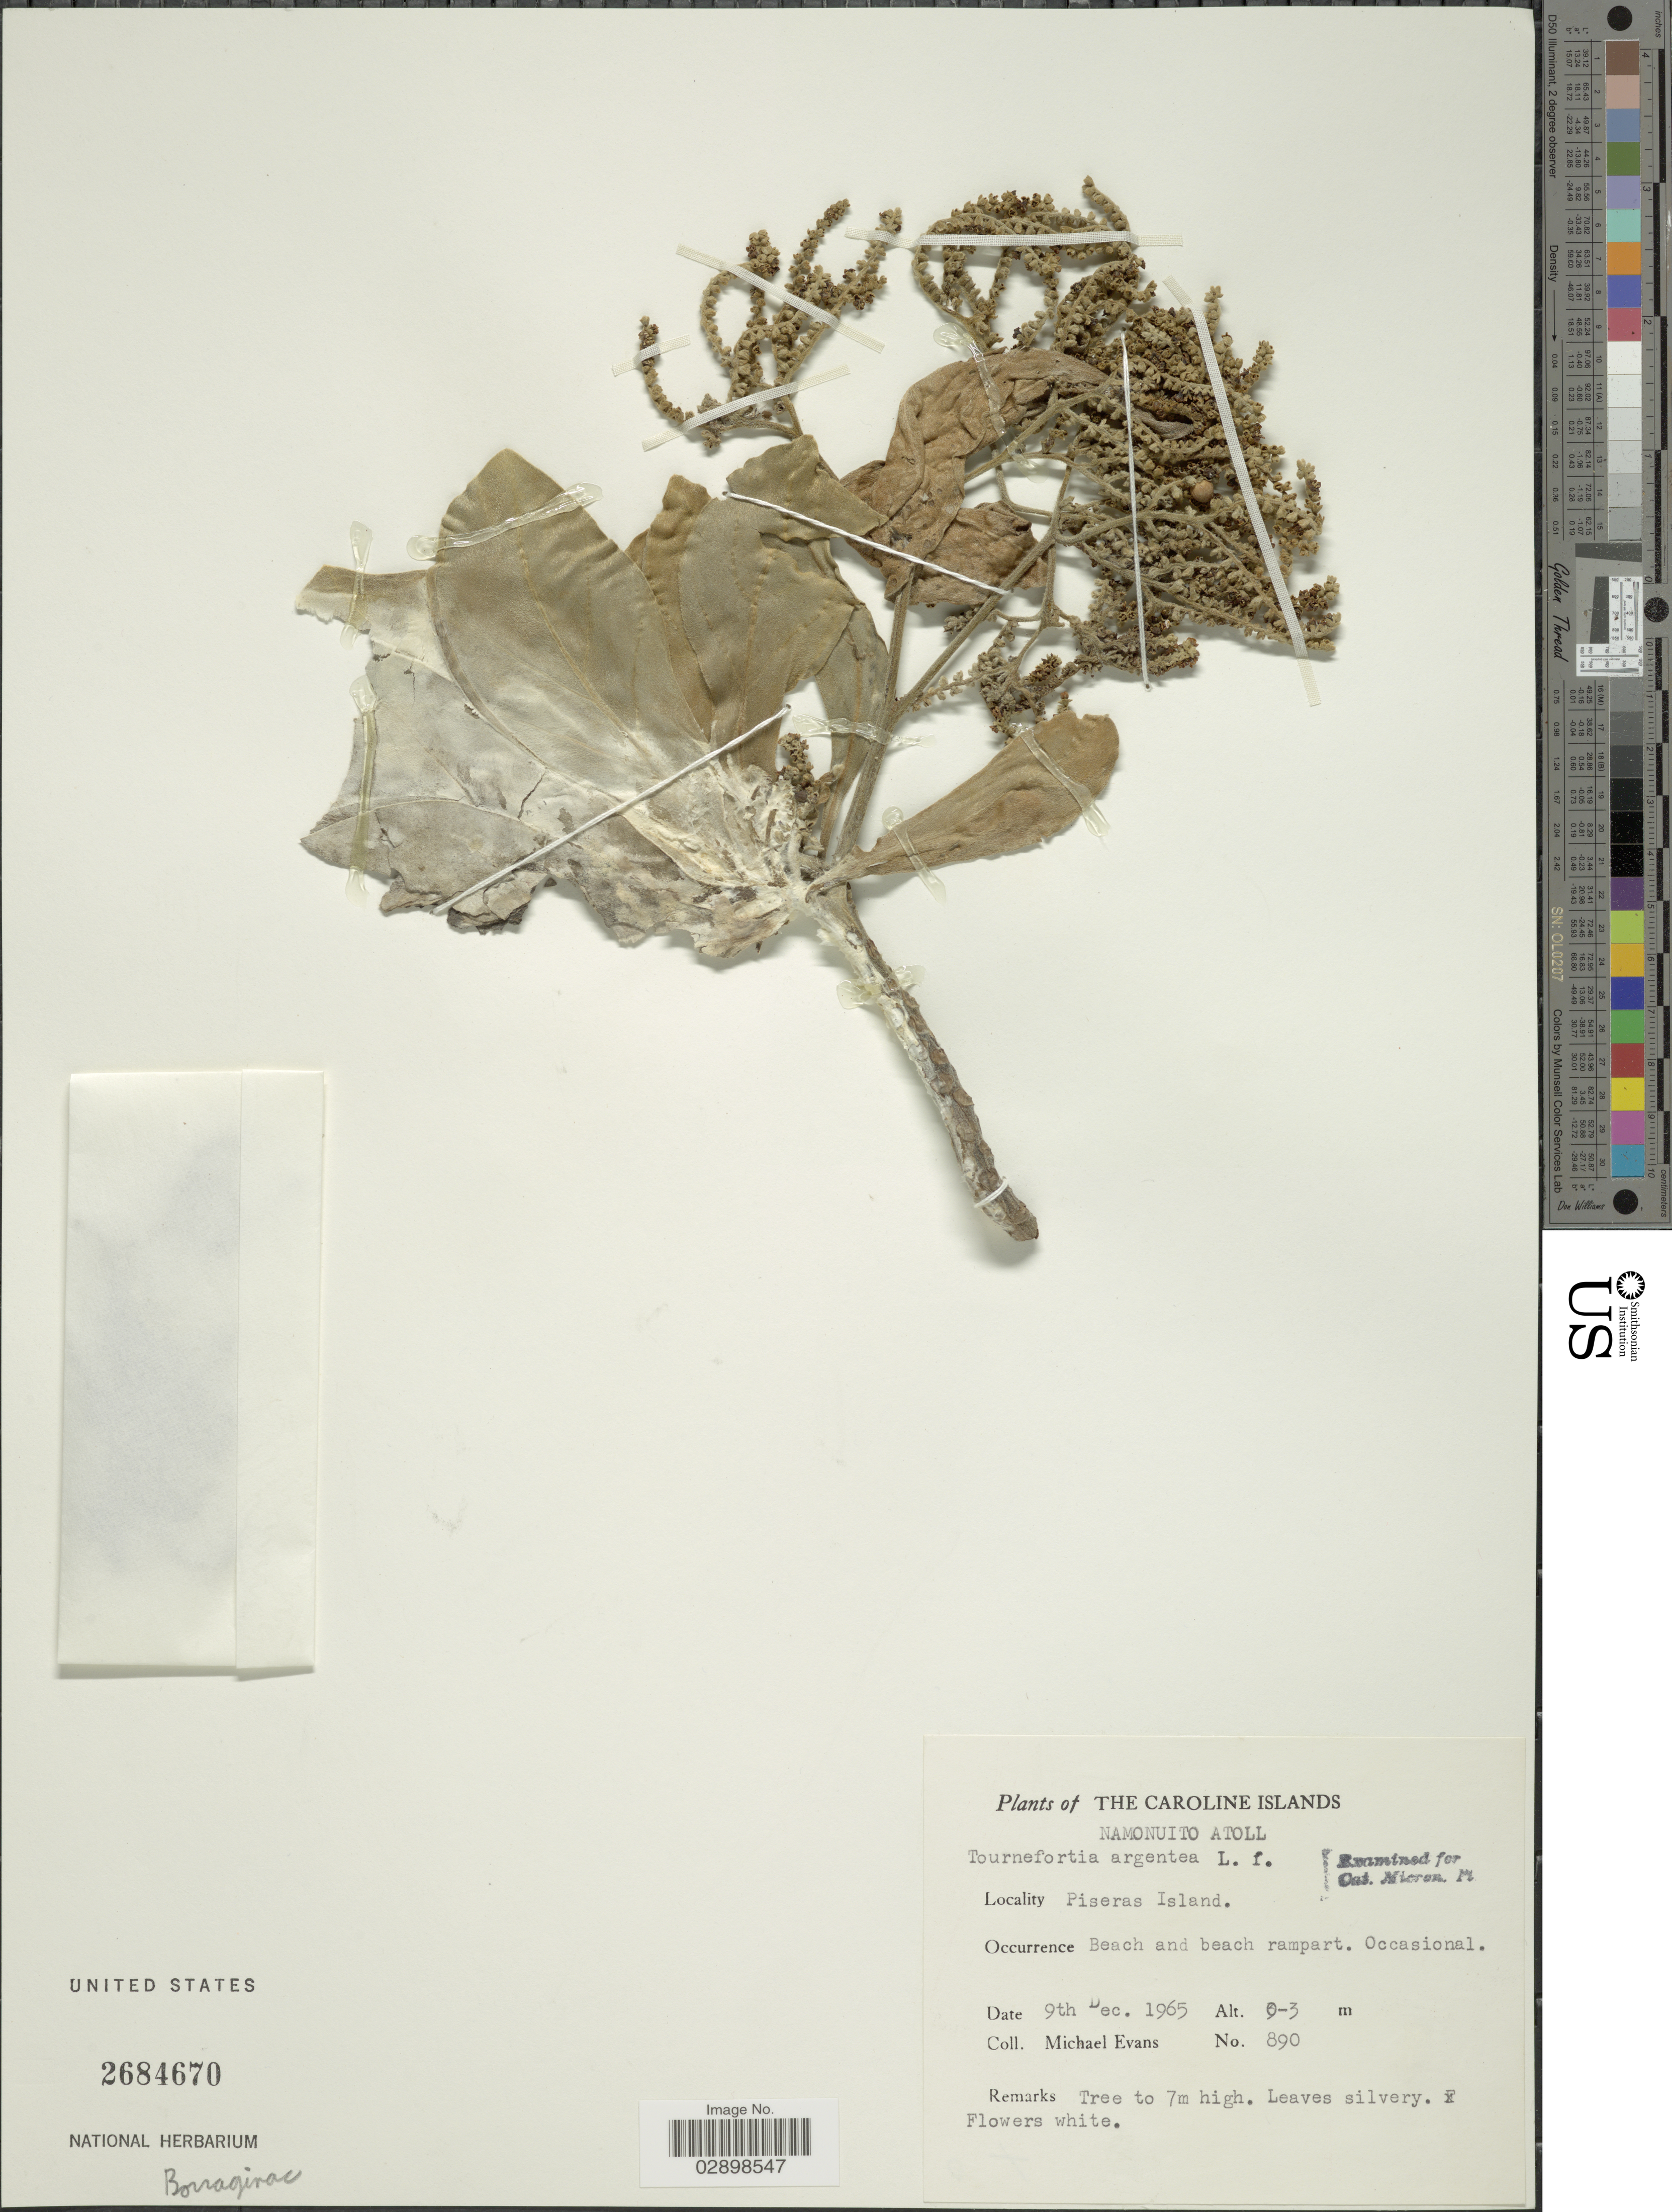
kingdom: Plantae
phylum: Tracheophyta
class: Magnoliopsida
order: Boraginales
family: Heliotropiaceae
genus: Heliotropium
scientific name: Heliotropium arboreum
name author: (Blanco) Mabberley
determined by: Wagner, W. L., (BOT), Smithsonian Institution - National Museum of Natural History (UNITED STATES)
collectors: M. Evans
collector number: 890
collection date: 1965-12-09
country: Micronesia, Federated States of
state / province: Truk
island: Namonuito Atoll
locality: Caroline Islands. Namonuito Atoll. Piseras Island.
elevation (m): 0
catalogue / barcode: US 2684670